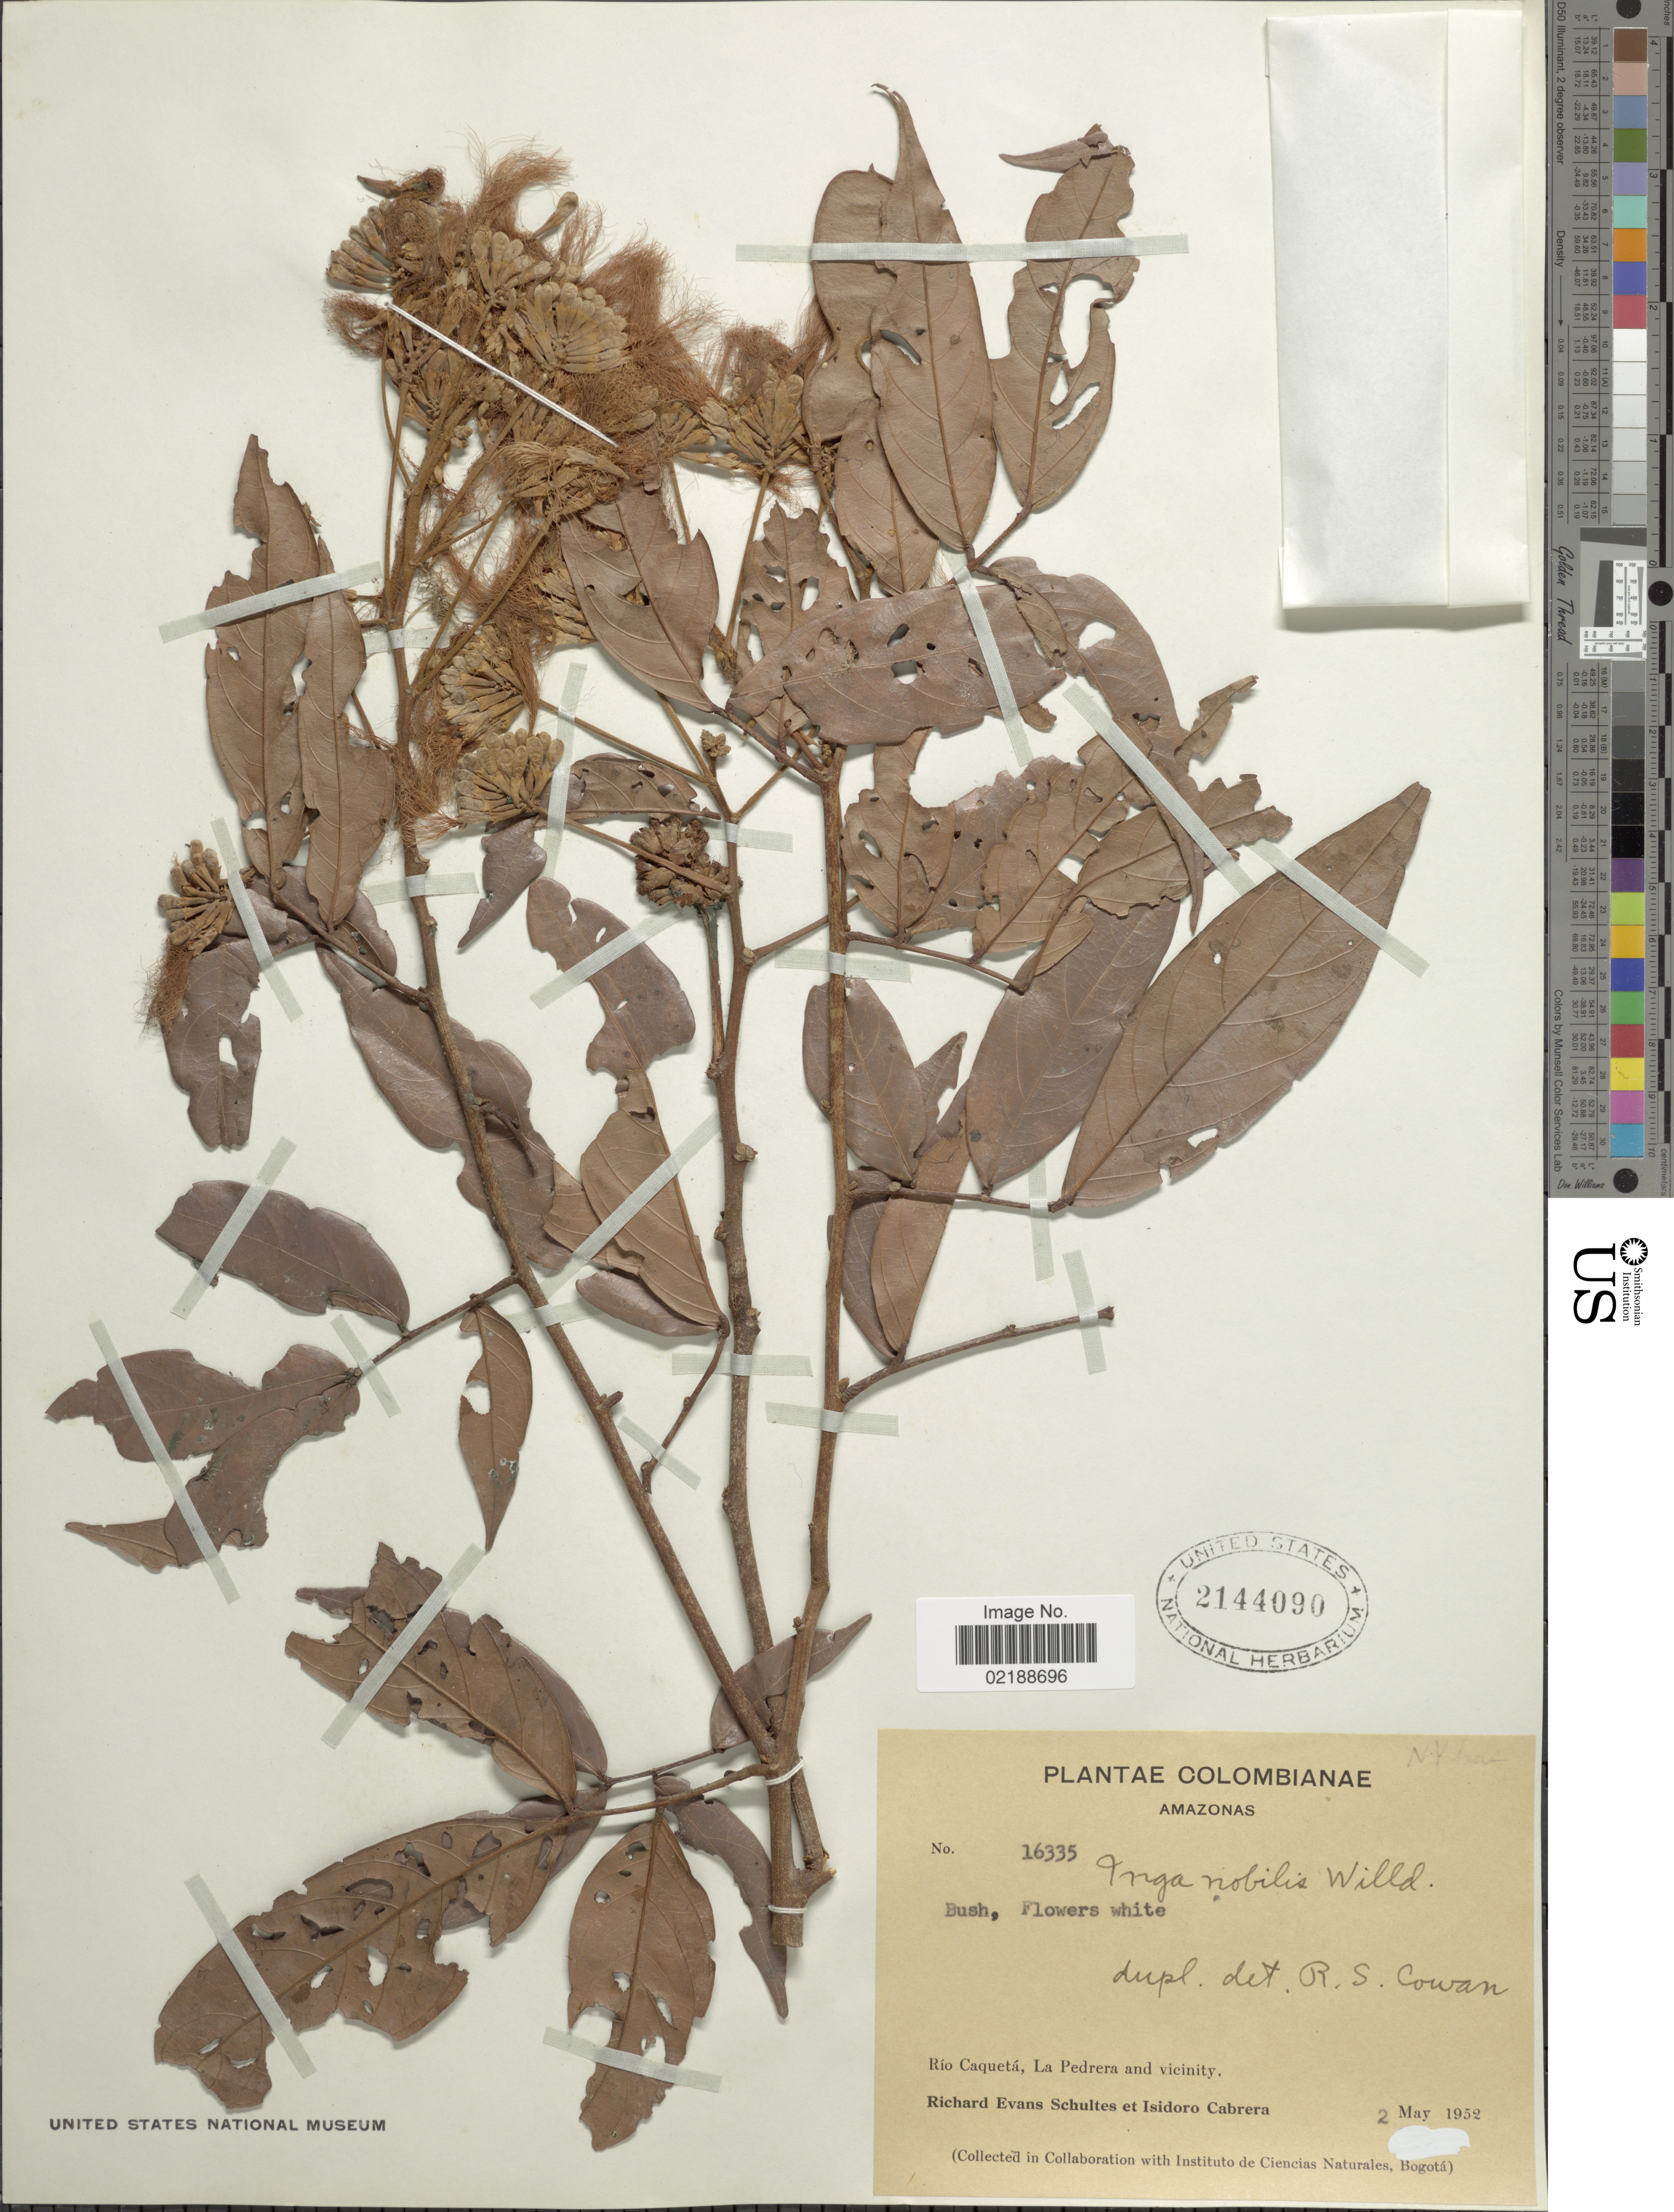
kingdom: Plantae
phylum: Tracheophyta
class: Magnoliopsida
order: Fabales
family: Fabaceae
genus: Inga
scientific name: Inga nobilis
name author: Willd.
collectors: R. E. Schultes & I. Cabrera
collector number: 16335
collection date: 1952-05-02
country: Colombia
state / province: Amazônas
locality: Río Caquetá, La Pedrara and vicinity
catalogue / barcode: US 2144090